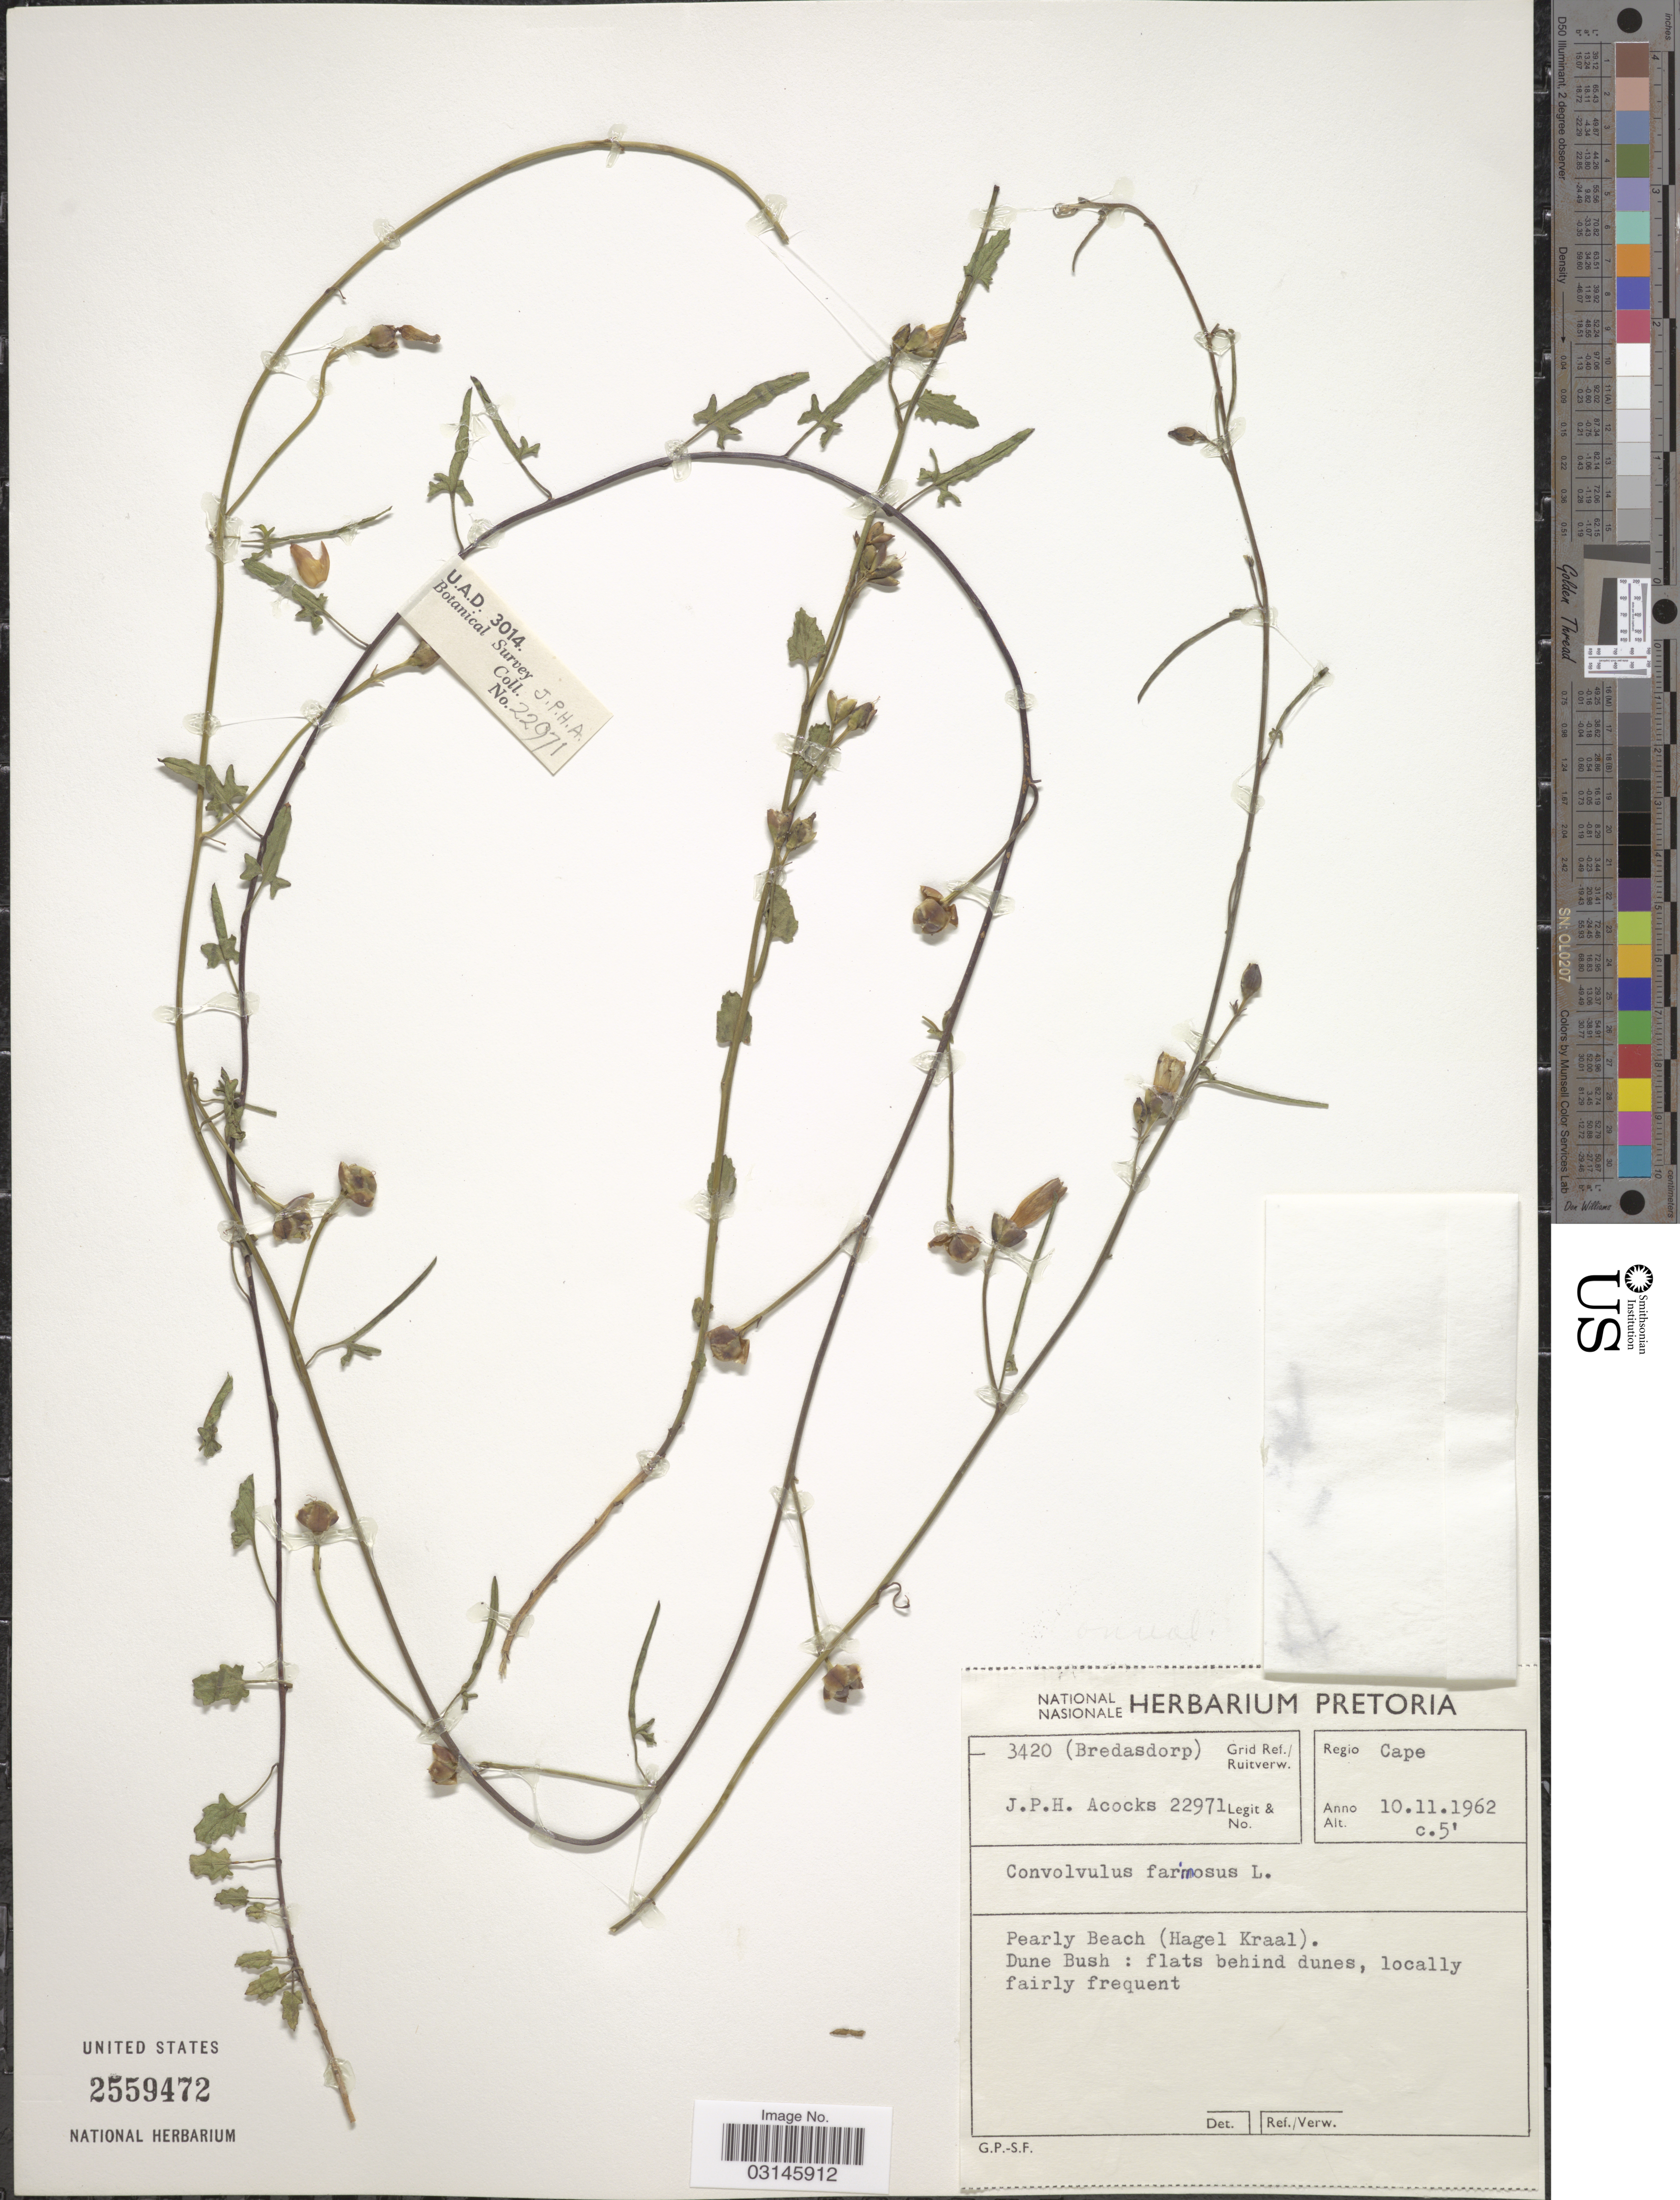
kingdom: Plantae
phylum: Tracheophyta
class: Magnoliopsida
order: Solanales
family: Convolvulaceae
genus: Convolvulus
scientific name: Convolvulus farinosus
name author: L.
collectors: J. P. Acocks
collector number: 22971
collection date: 1962-11-10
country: South Africa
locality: Grid Ref./Ruitverw. 3420 (Bredasdorp), Regio Cape, Pearly Beach (Hagel Kraal).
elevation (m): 2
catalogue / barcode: US 2559472